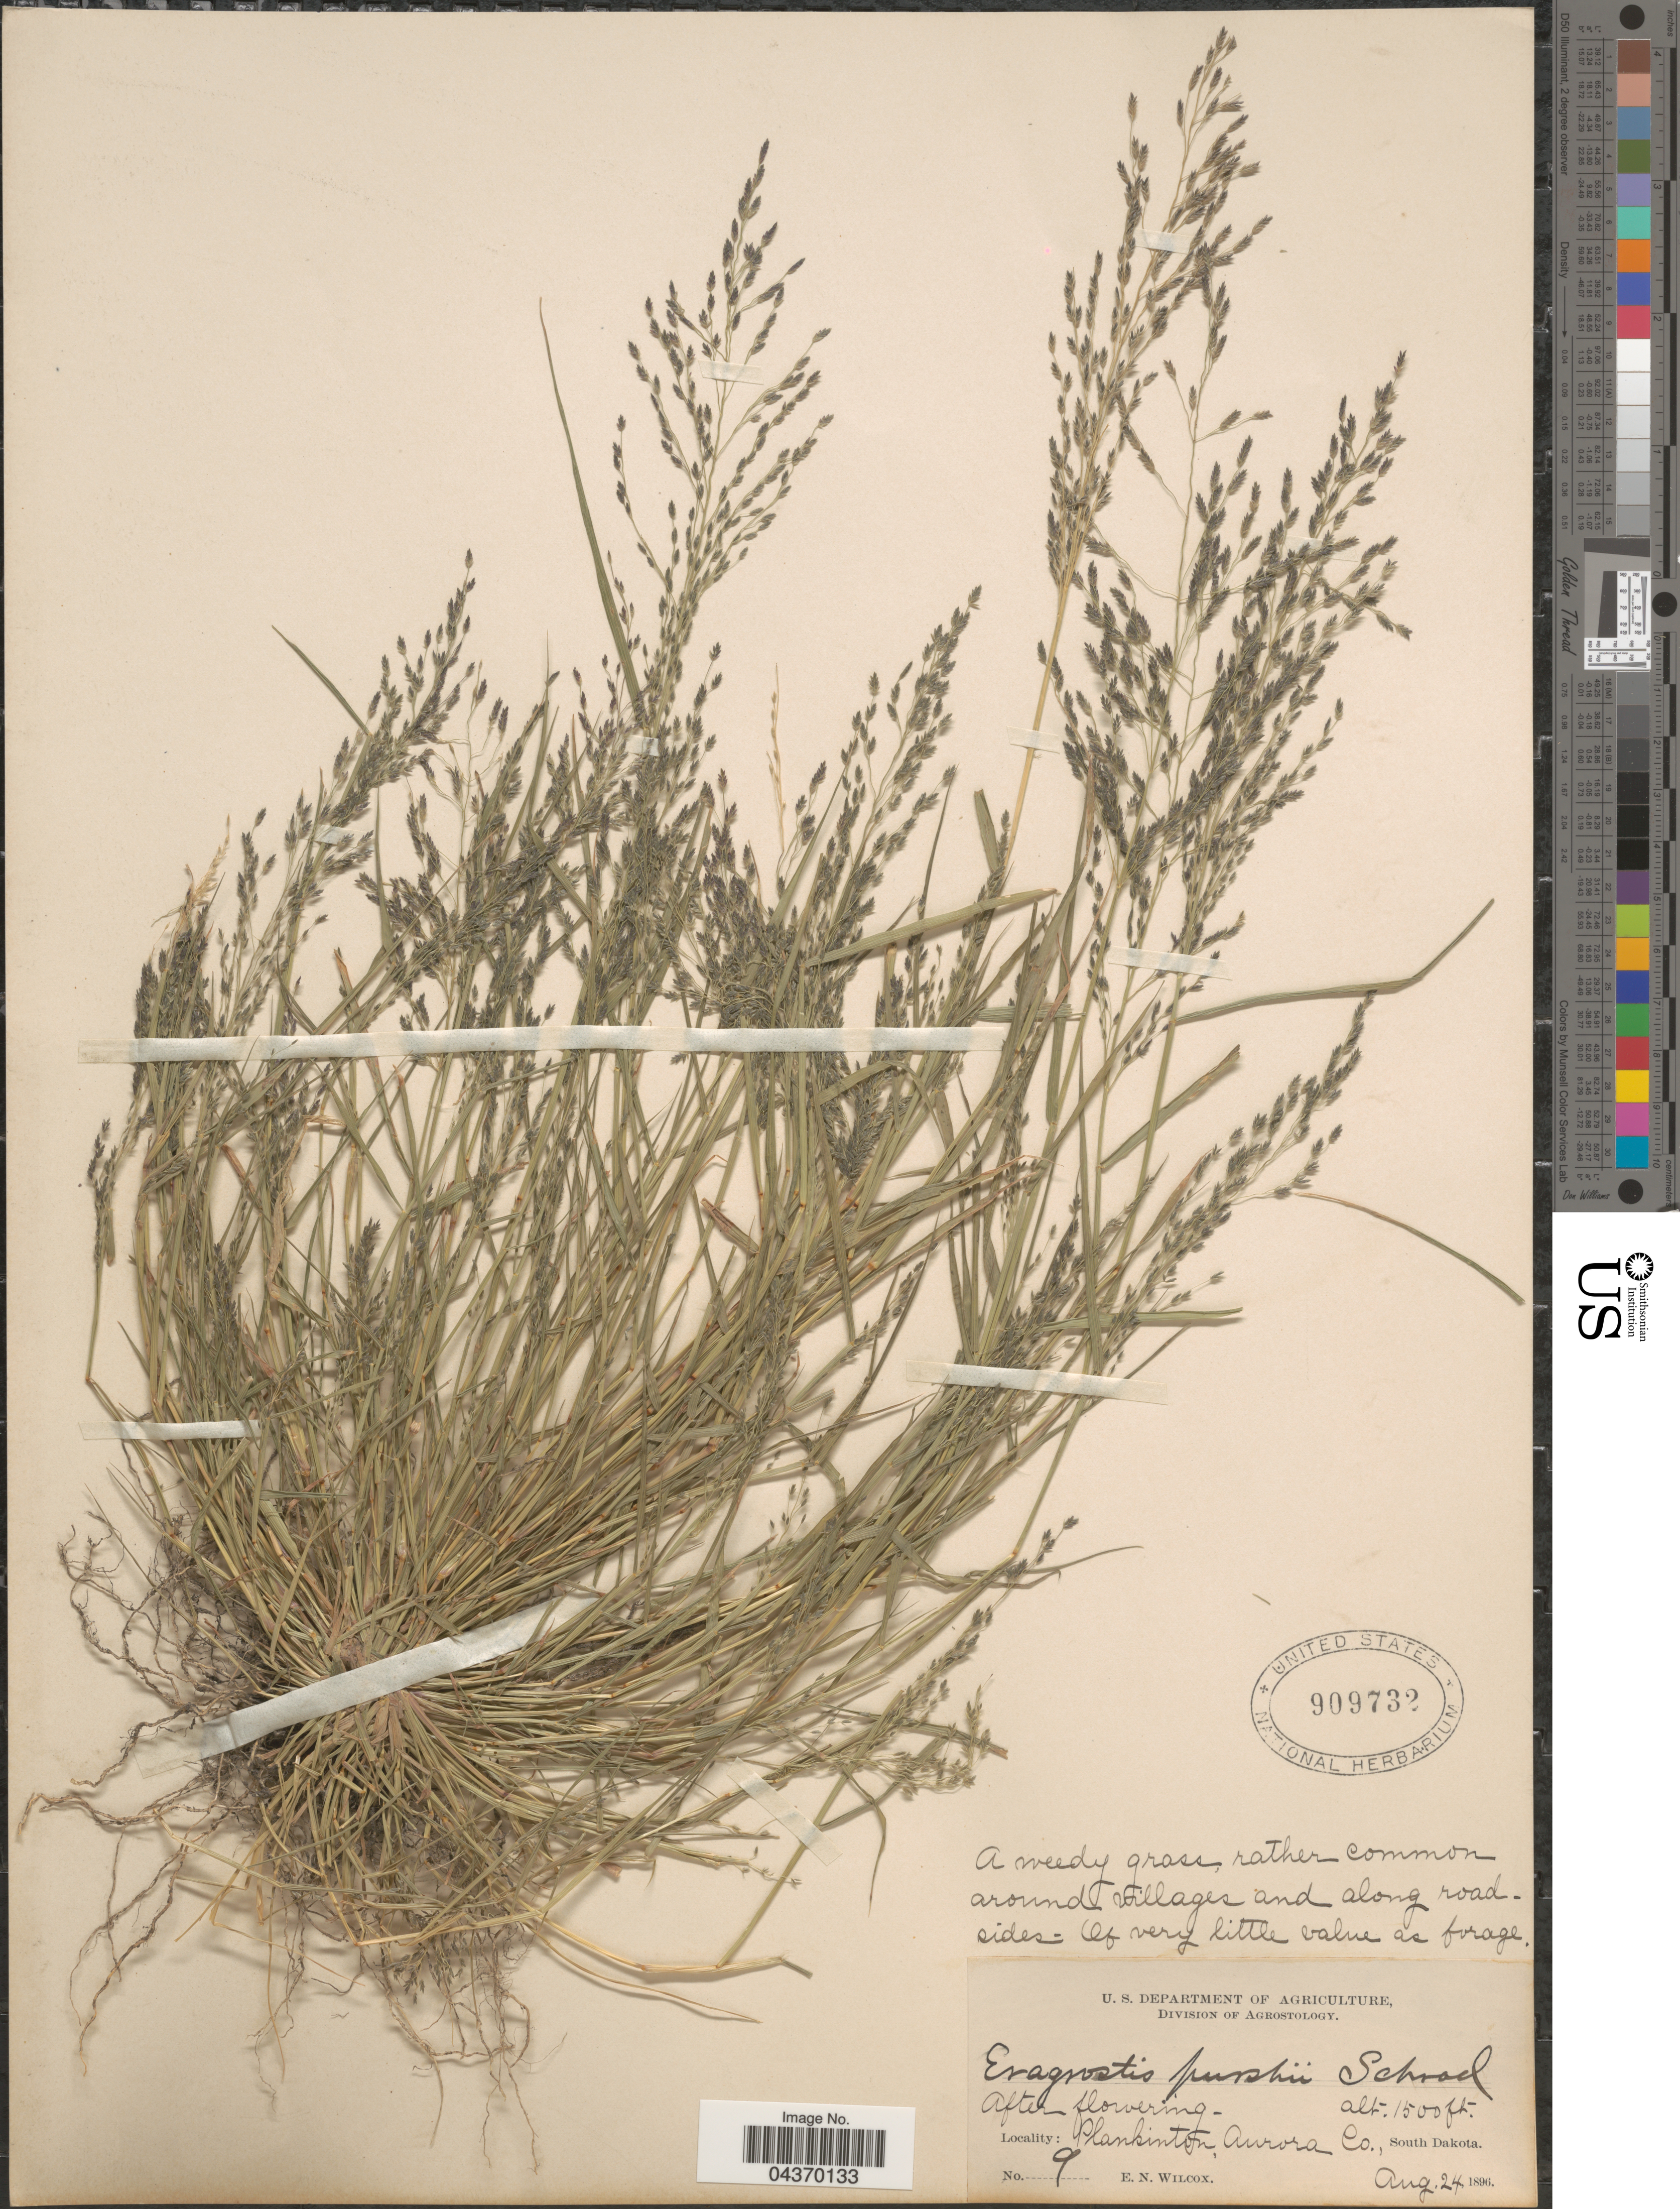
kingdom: Plantae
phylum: Tracheophyta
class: Liliopsida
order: Poales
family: Poaceae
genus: Eragrostis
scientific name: Eragrostis pectinacea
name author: (Michx.) Nees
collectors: E. Wilcox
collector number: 9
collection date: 1896-08-24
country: United States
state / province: South Dakota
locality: Plankinton, Aurora Co.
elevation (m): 457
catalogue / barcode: US 909732